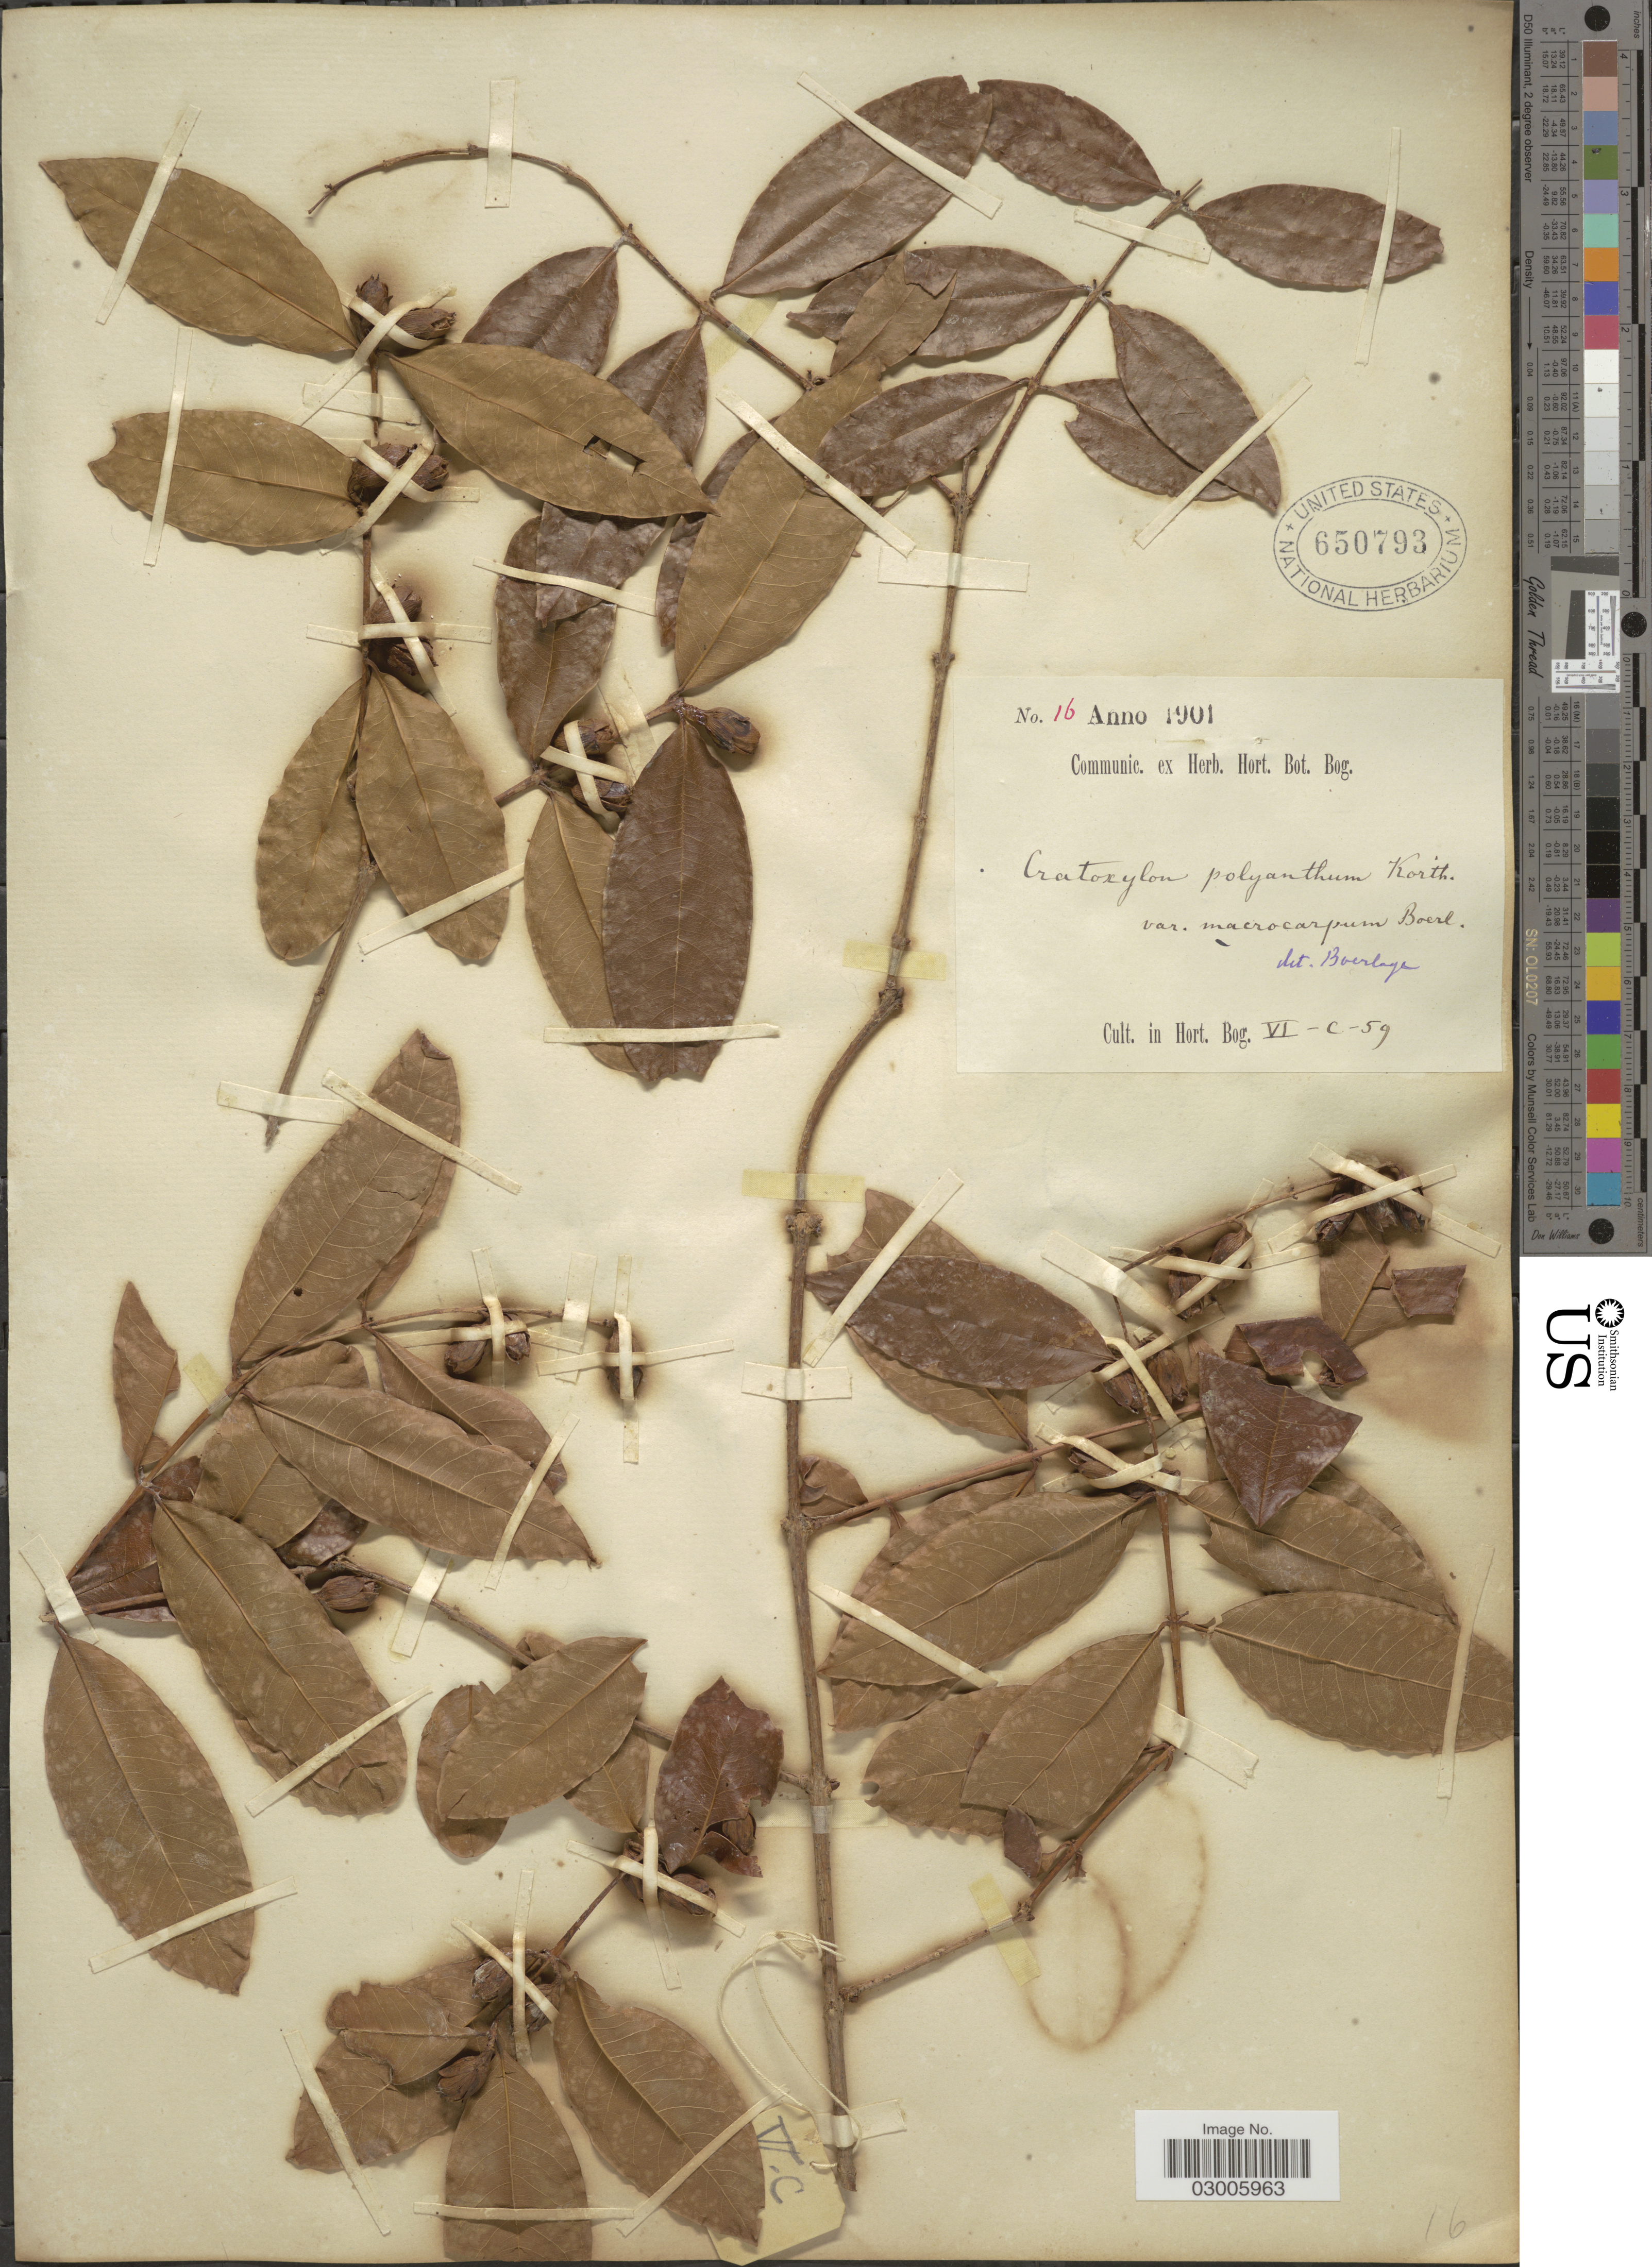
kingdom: Plantae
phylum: Tracheophyta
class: Magnoliopsida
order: Malpighiales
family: Hypericaceae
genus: Cratoxylum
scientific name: Cratoxylum polyanthum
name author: Korth.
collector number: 16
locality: Cult. in Hort. Bog. VI-C-59.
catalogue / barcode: US 650793